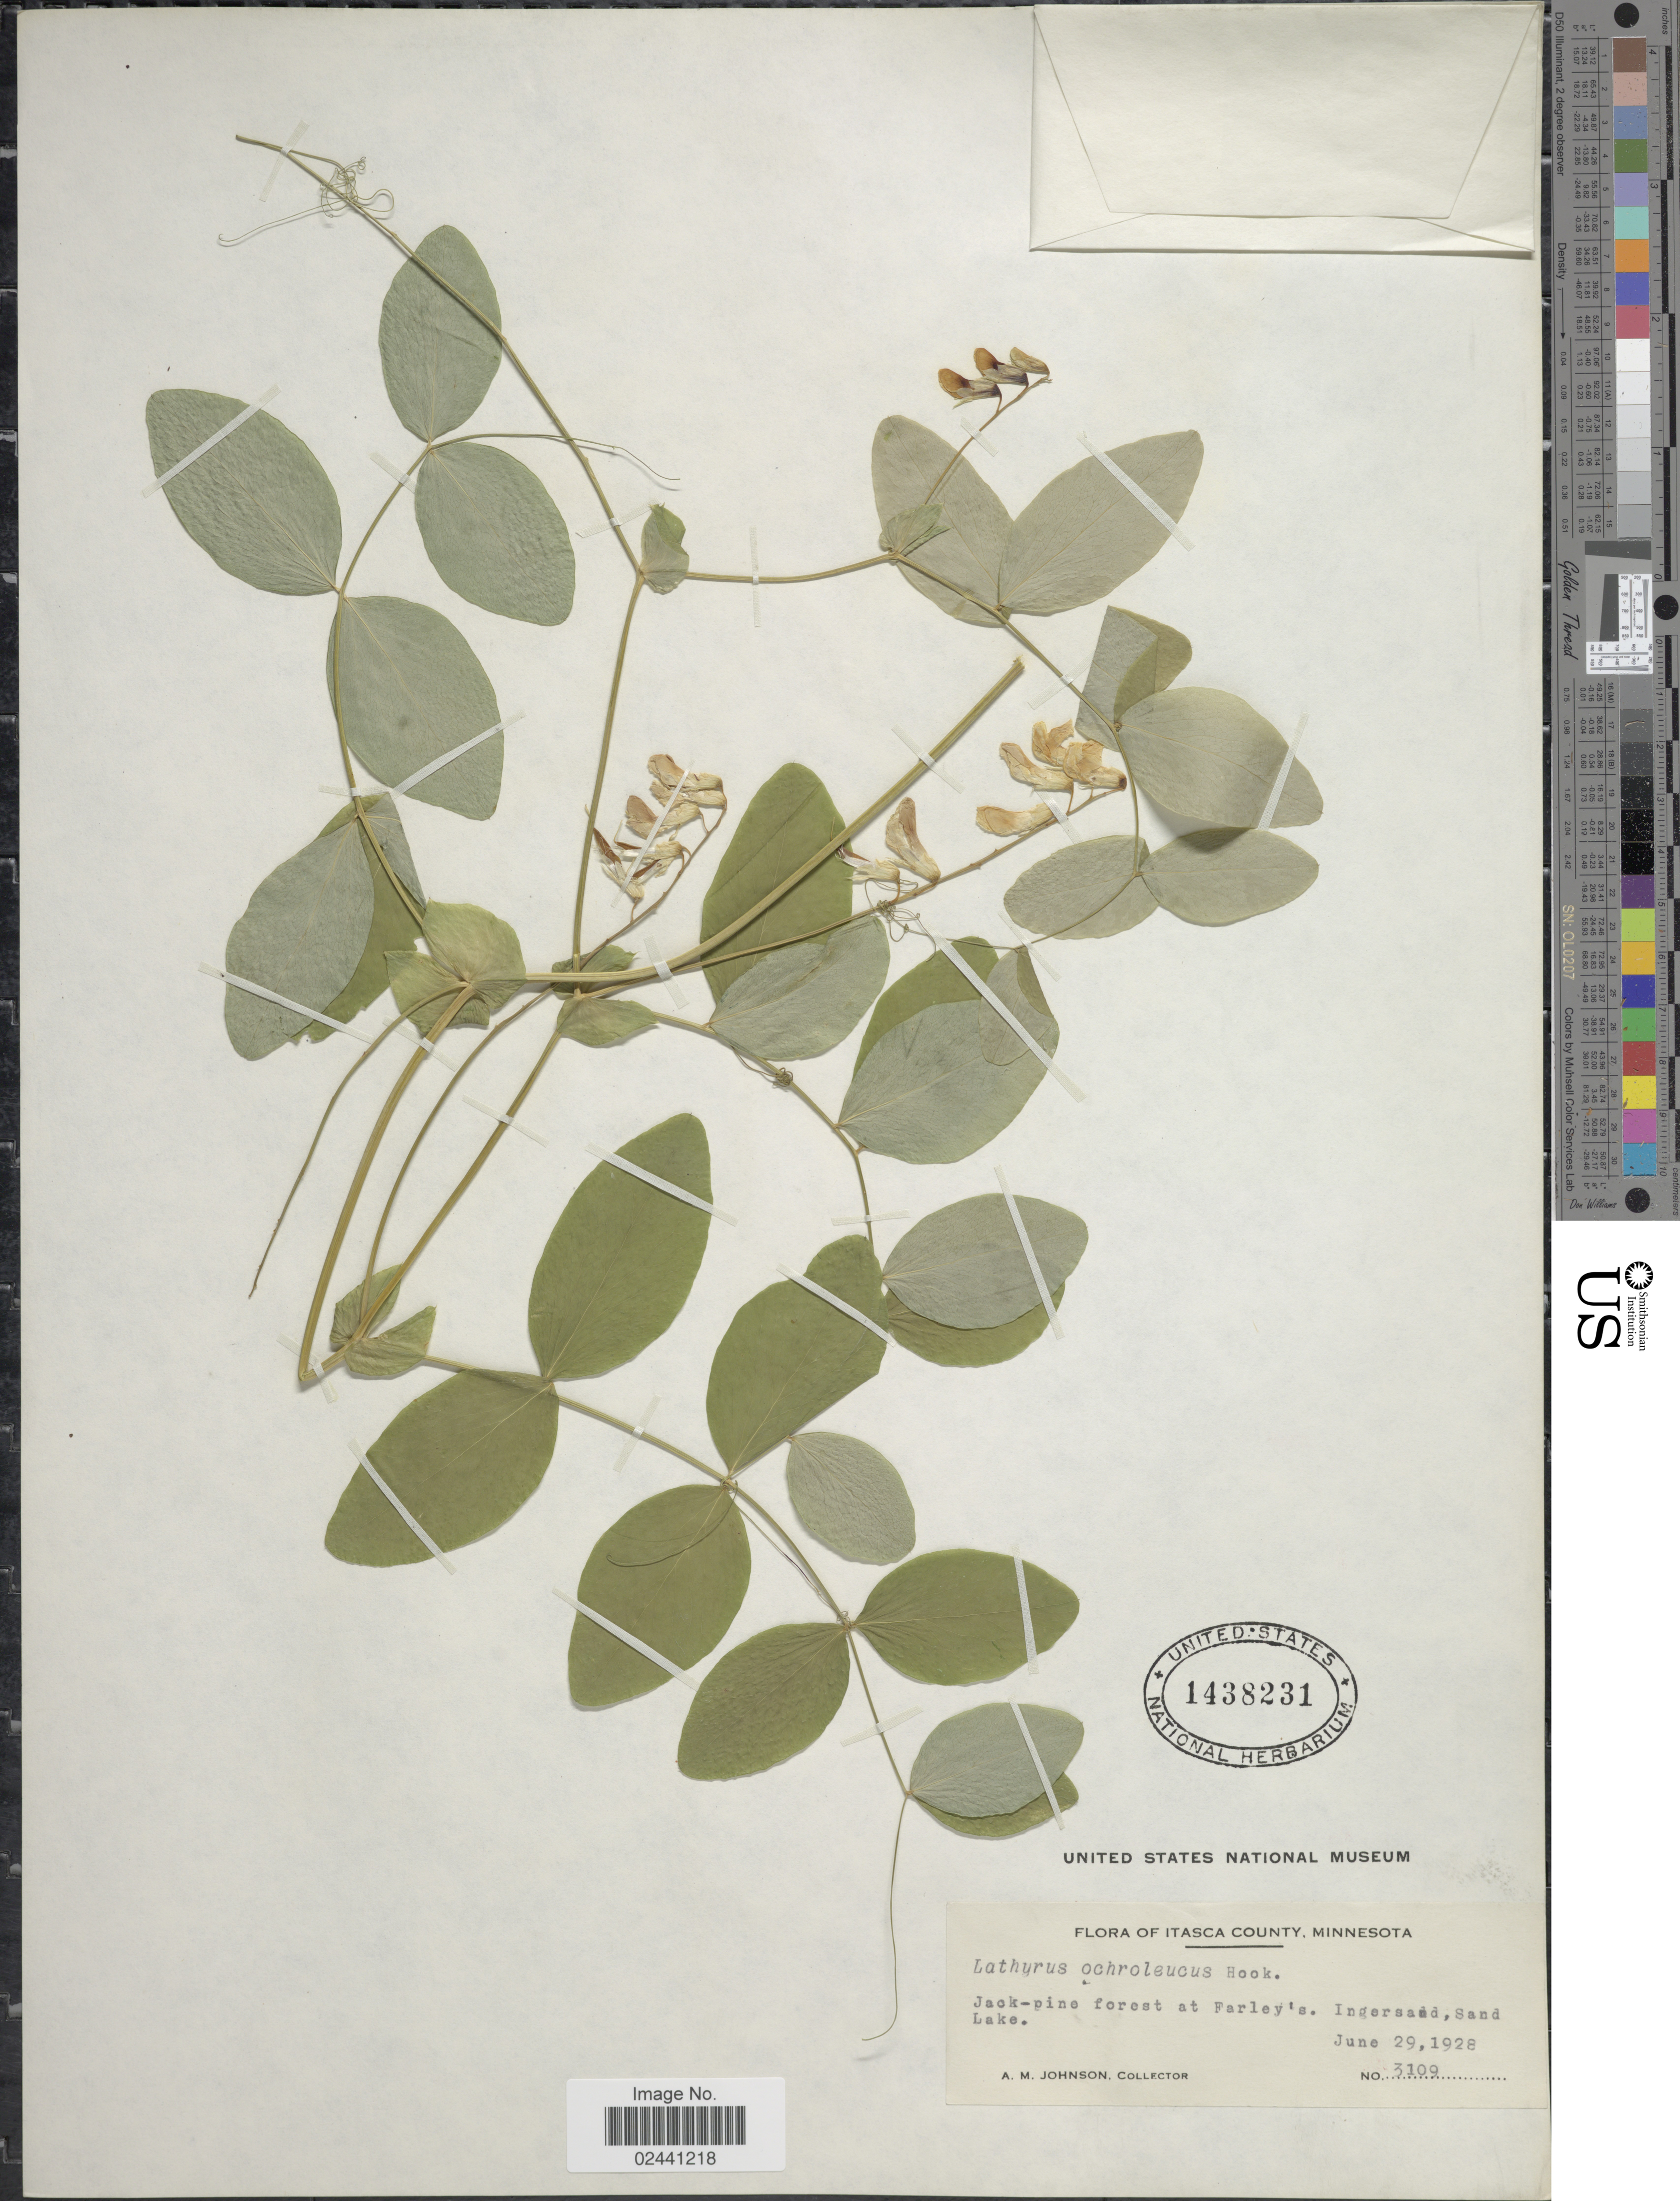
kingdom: Plantae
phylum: Tracheophyta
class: Magnoliopsida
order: Fabales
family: Fabaceae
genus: Lathyrus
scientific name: Lathyrus ochroleucus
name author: Hook.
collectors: A. M. Johnson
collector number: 3109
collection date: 1928-06-29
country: United States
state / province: Minnesota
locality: Itasca County, Jack-pine forest at Farley's. Ingersand, Sand Lake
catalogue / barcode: US 1438231